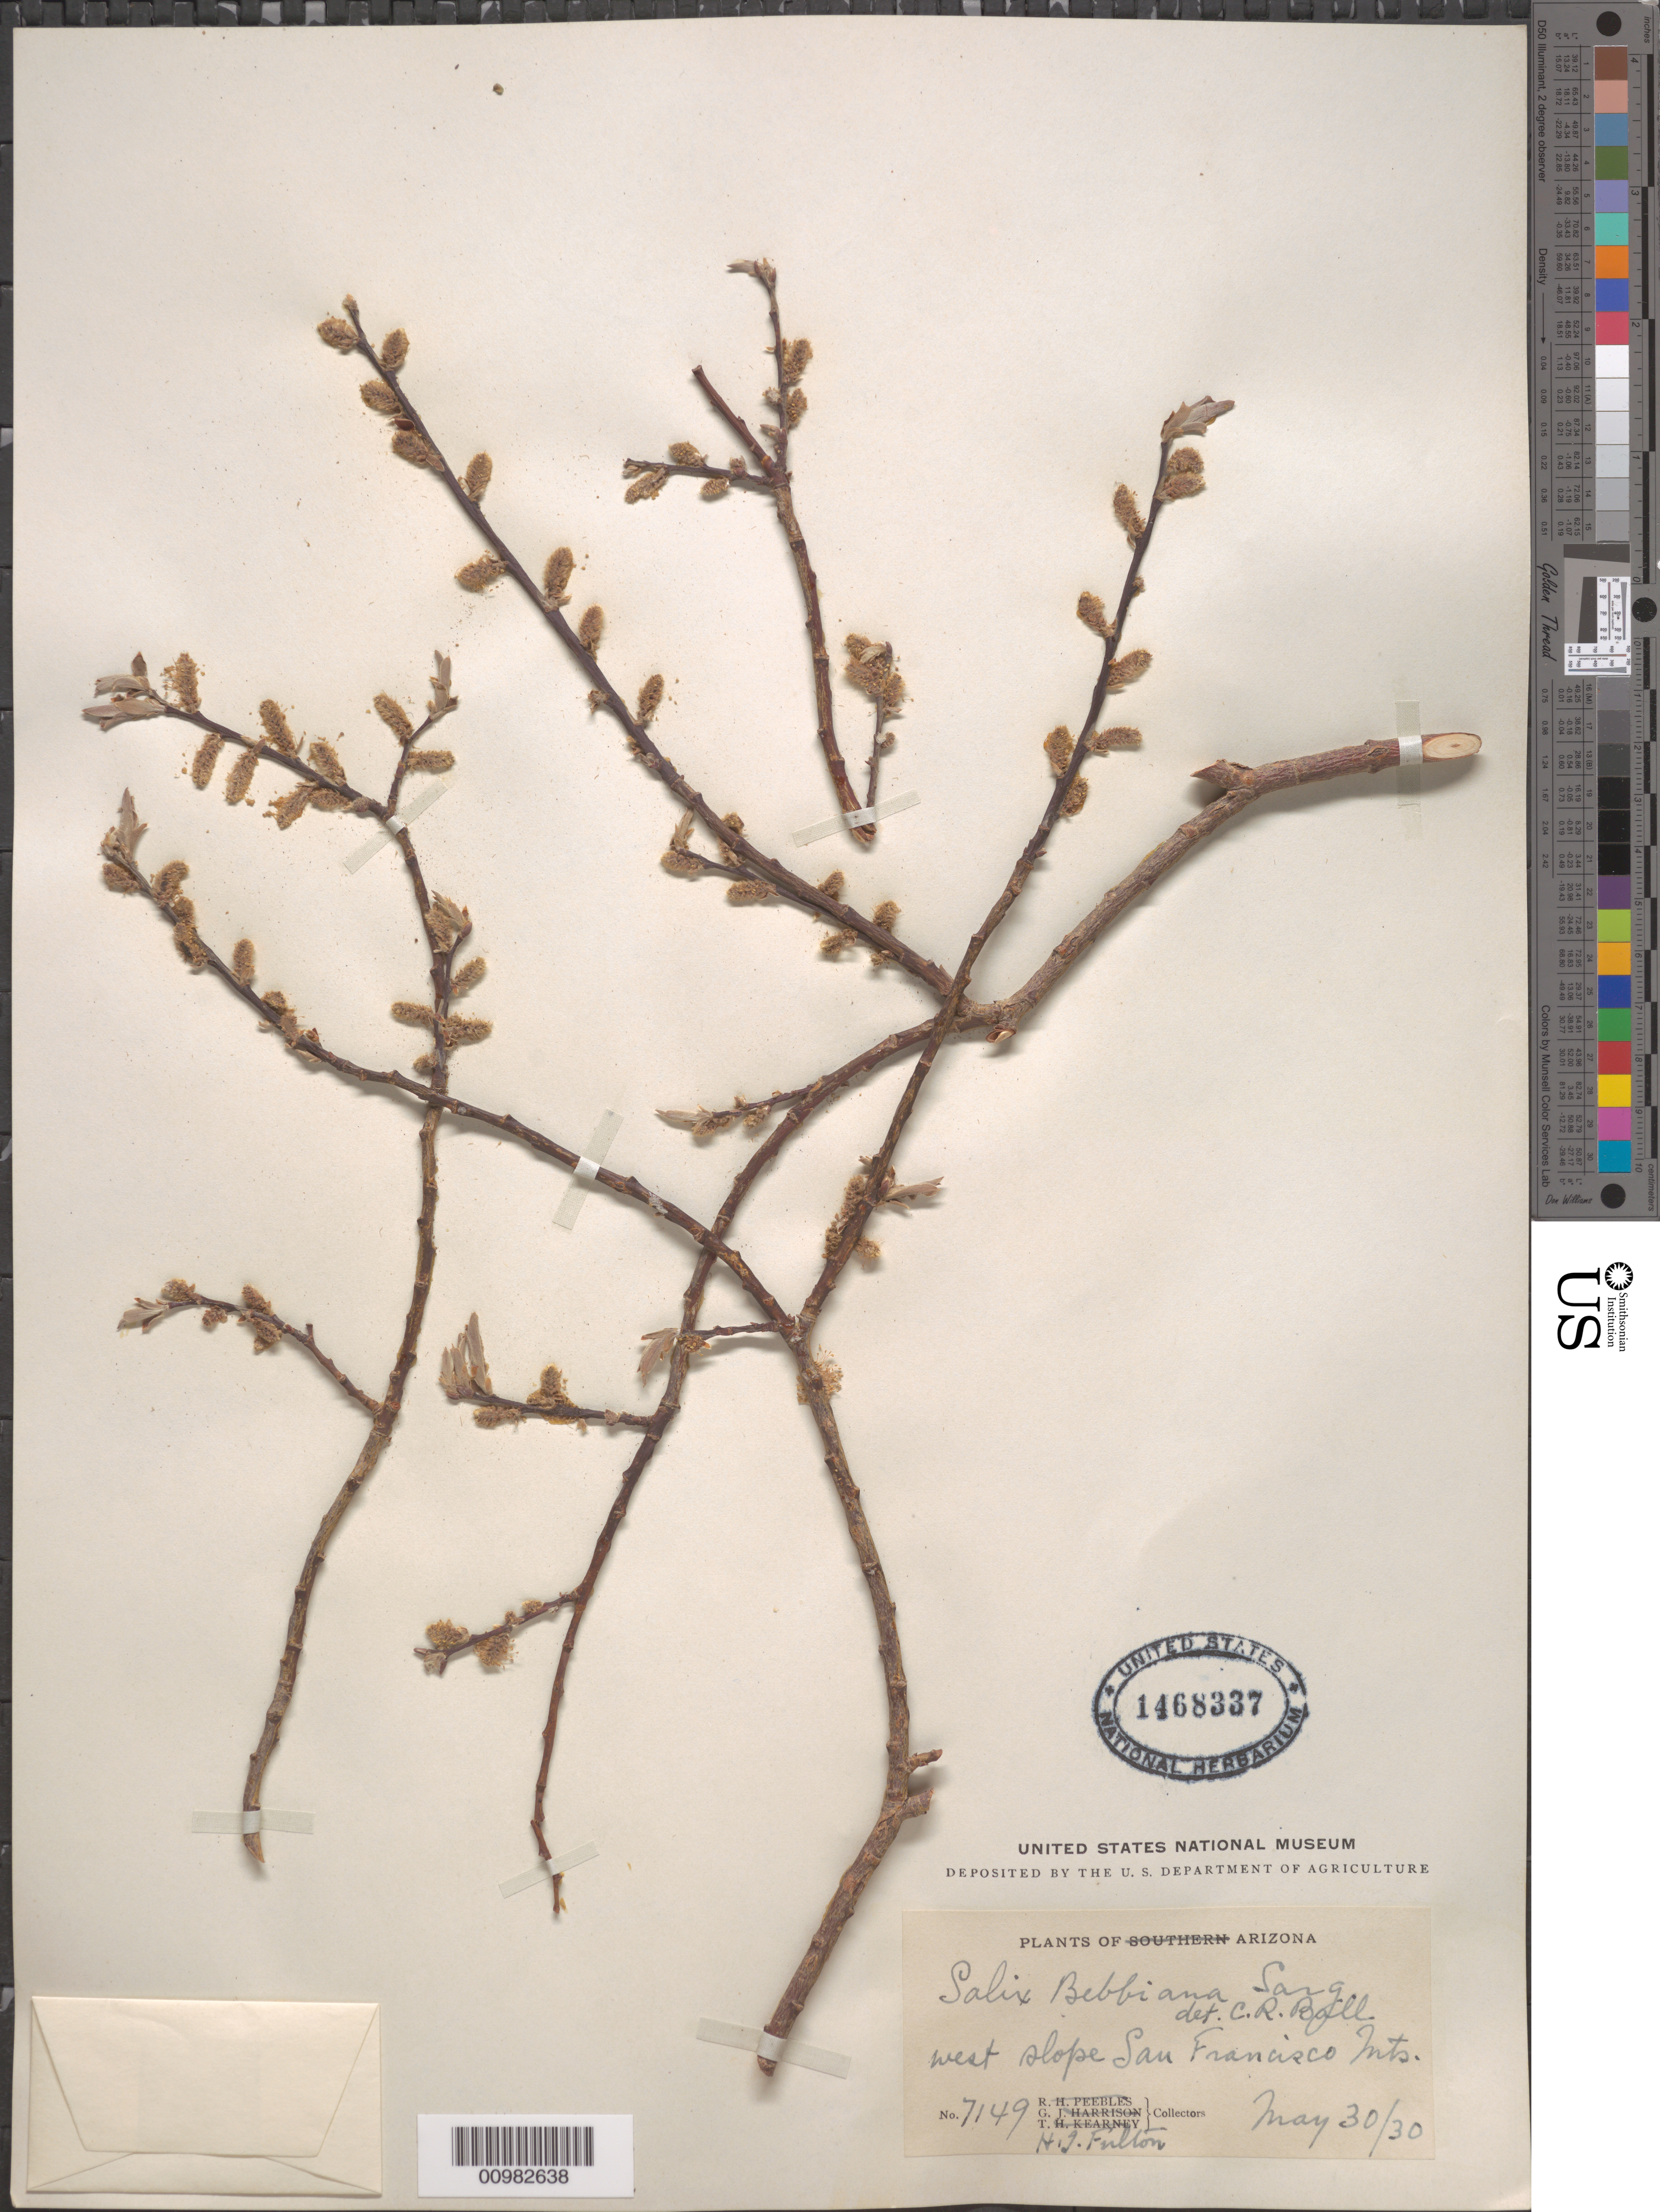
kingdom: Plantae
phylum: Tracheophyta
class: Magnoliopsida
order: Malpighiales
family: Salicaceae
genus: Salix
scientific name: Salix bebbiana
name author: Sarg.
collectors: H. Fulton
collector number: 7149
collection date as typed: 30 May 1930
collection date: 1930-05-30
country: United States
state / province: Arizona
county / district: Coconino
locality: West slope of San Francisco Mountains.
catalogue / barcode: US 1468337